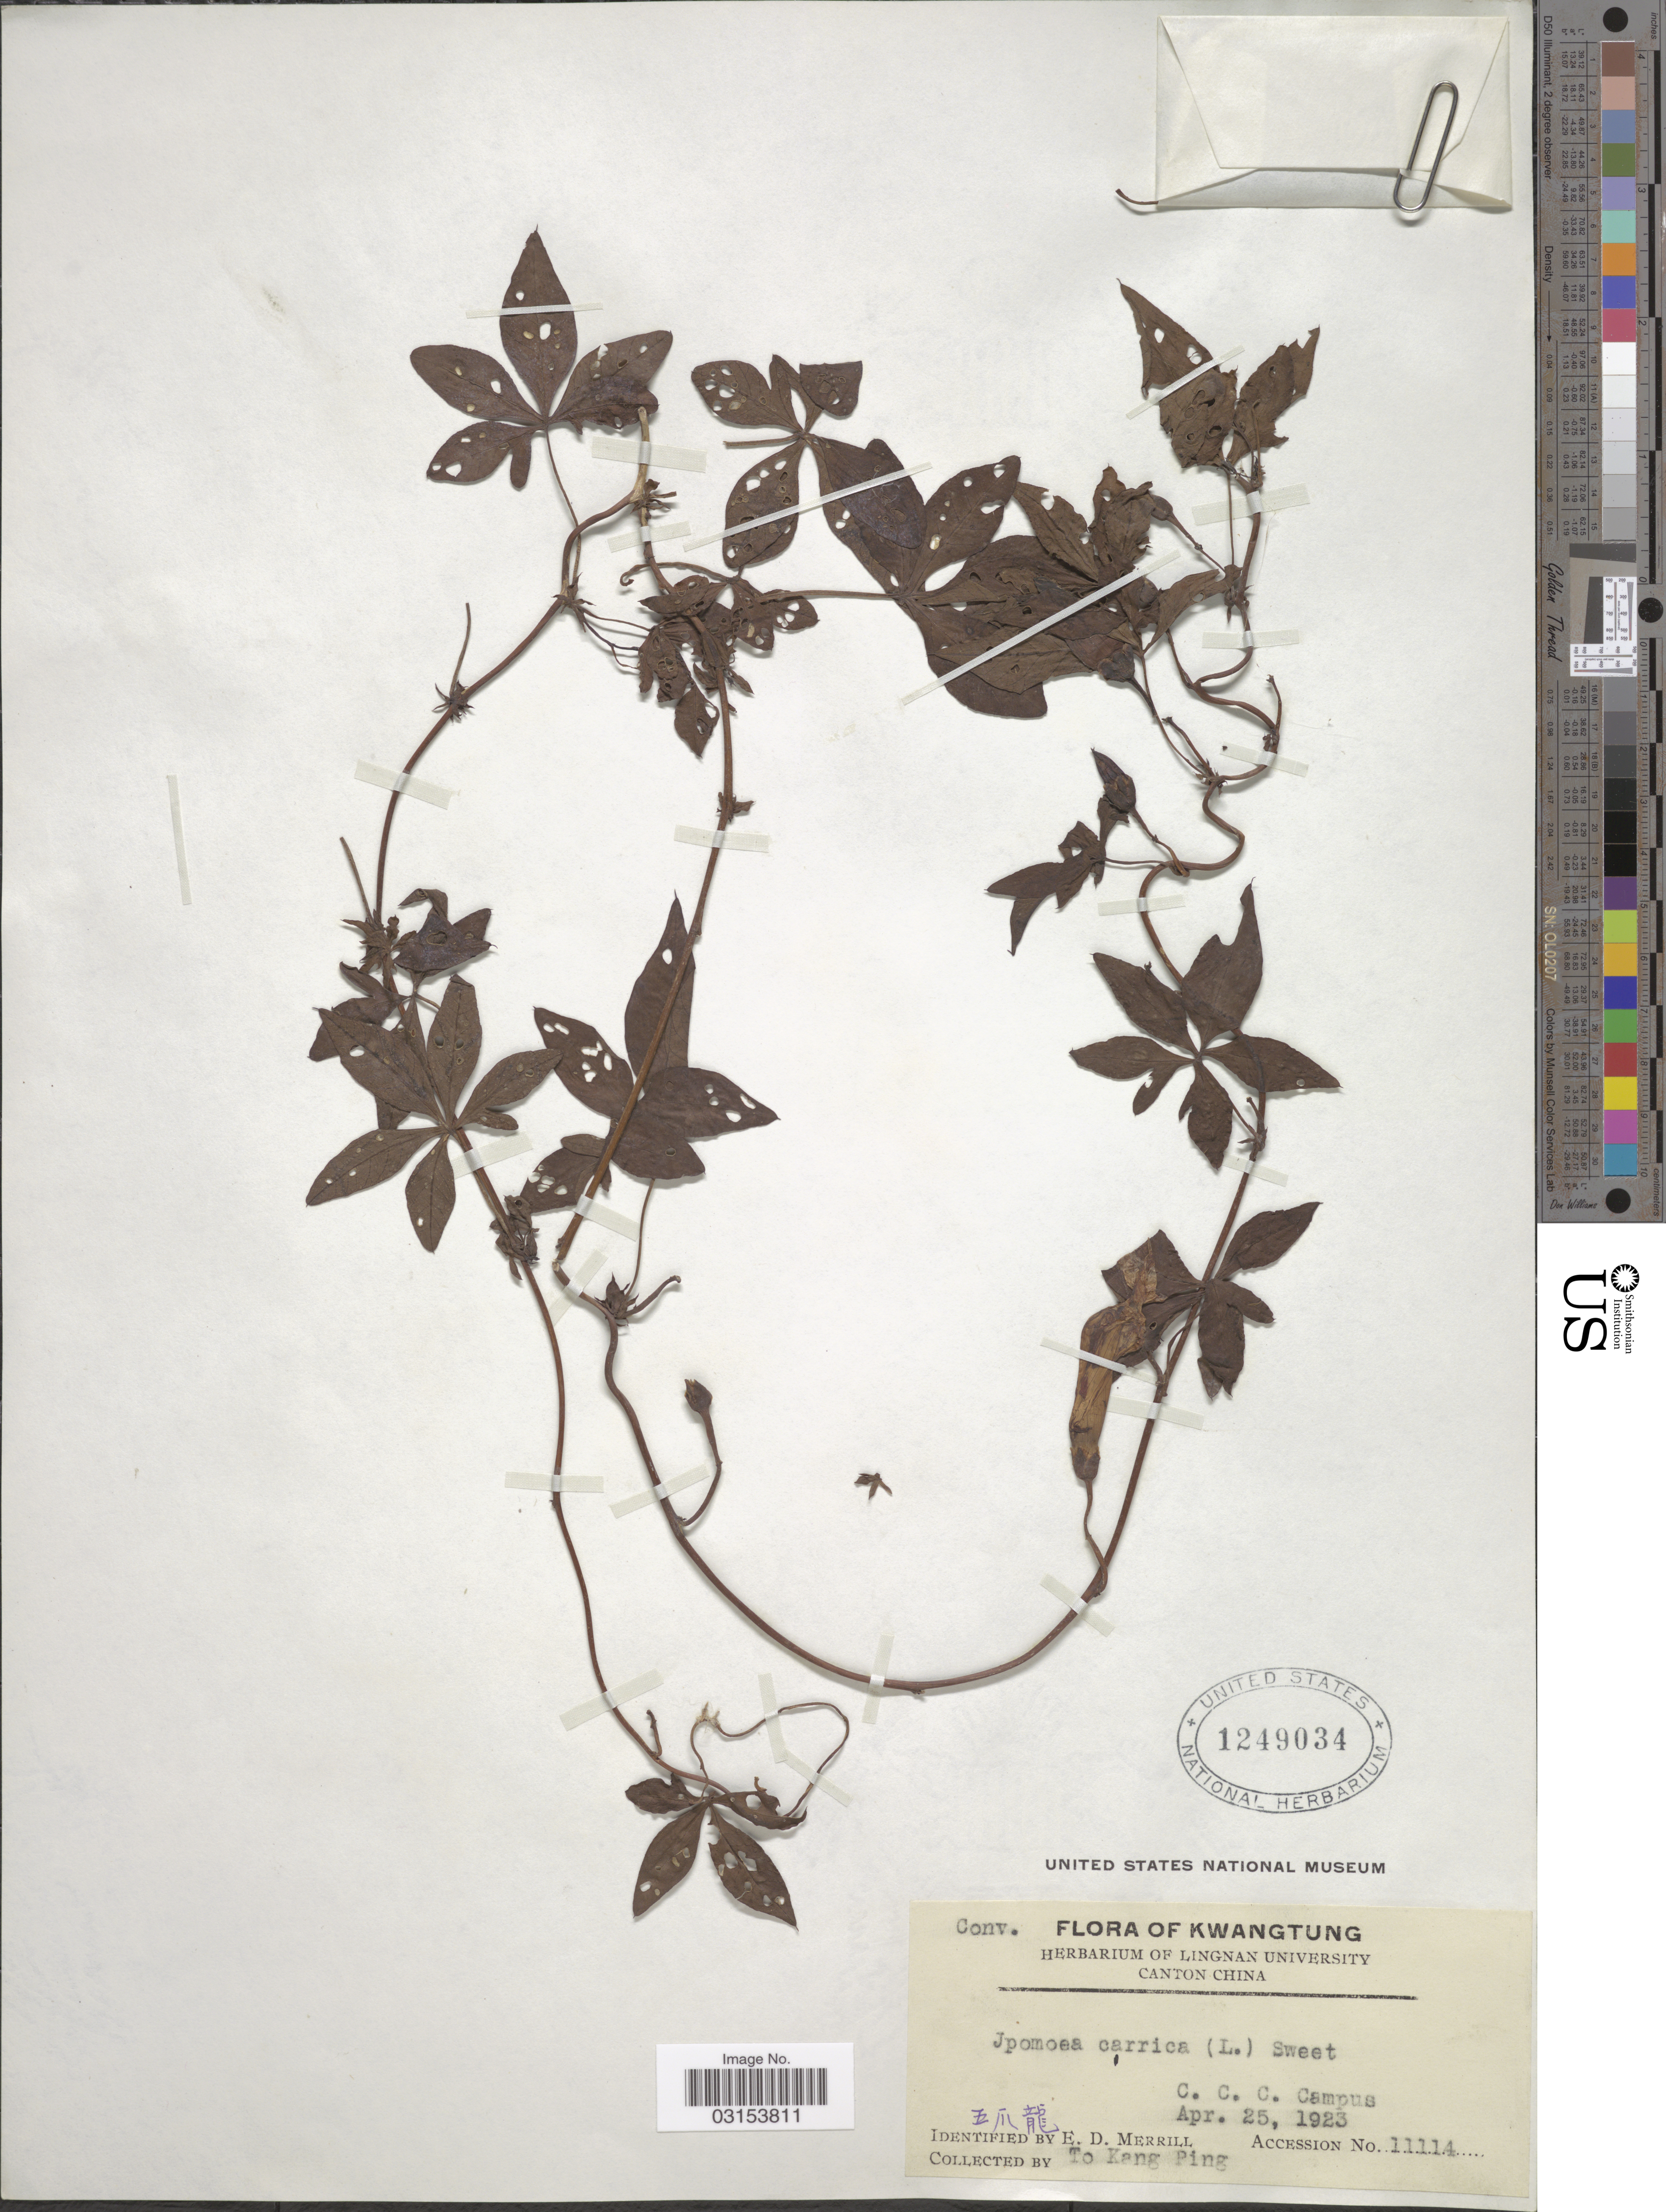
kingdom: Plantae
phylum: Tracheophyta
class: Magnoliopsida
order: Solanales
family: Convolvulaceae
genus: Ipomoea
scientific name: Ipomoea cairica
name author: (L.) Sweet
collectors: T. Ping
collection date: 1923-04-25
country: China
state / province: Guangdong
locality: Kwangtung. C. C. C. Campus.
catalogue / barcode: US 1249034